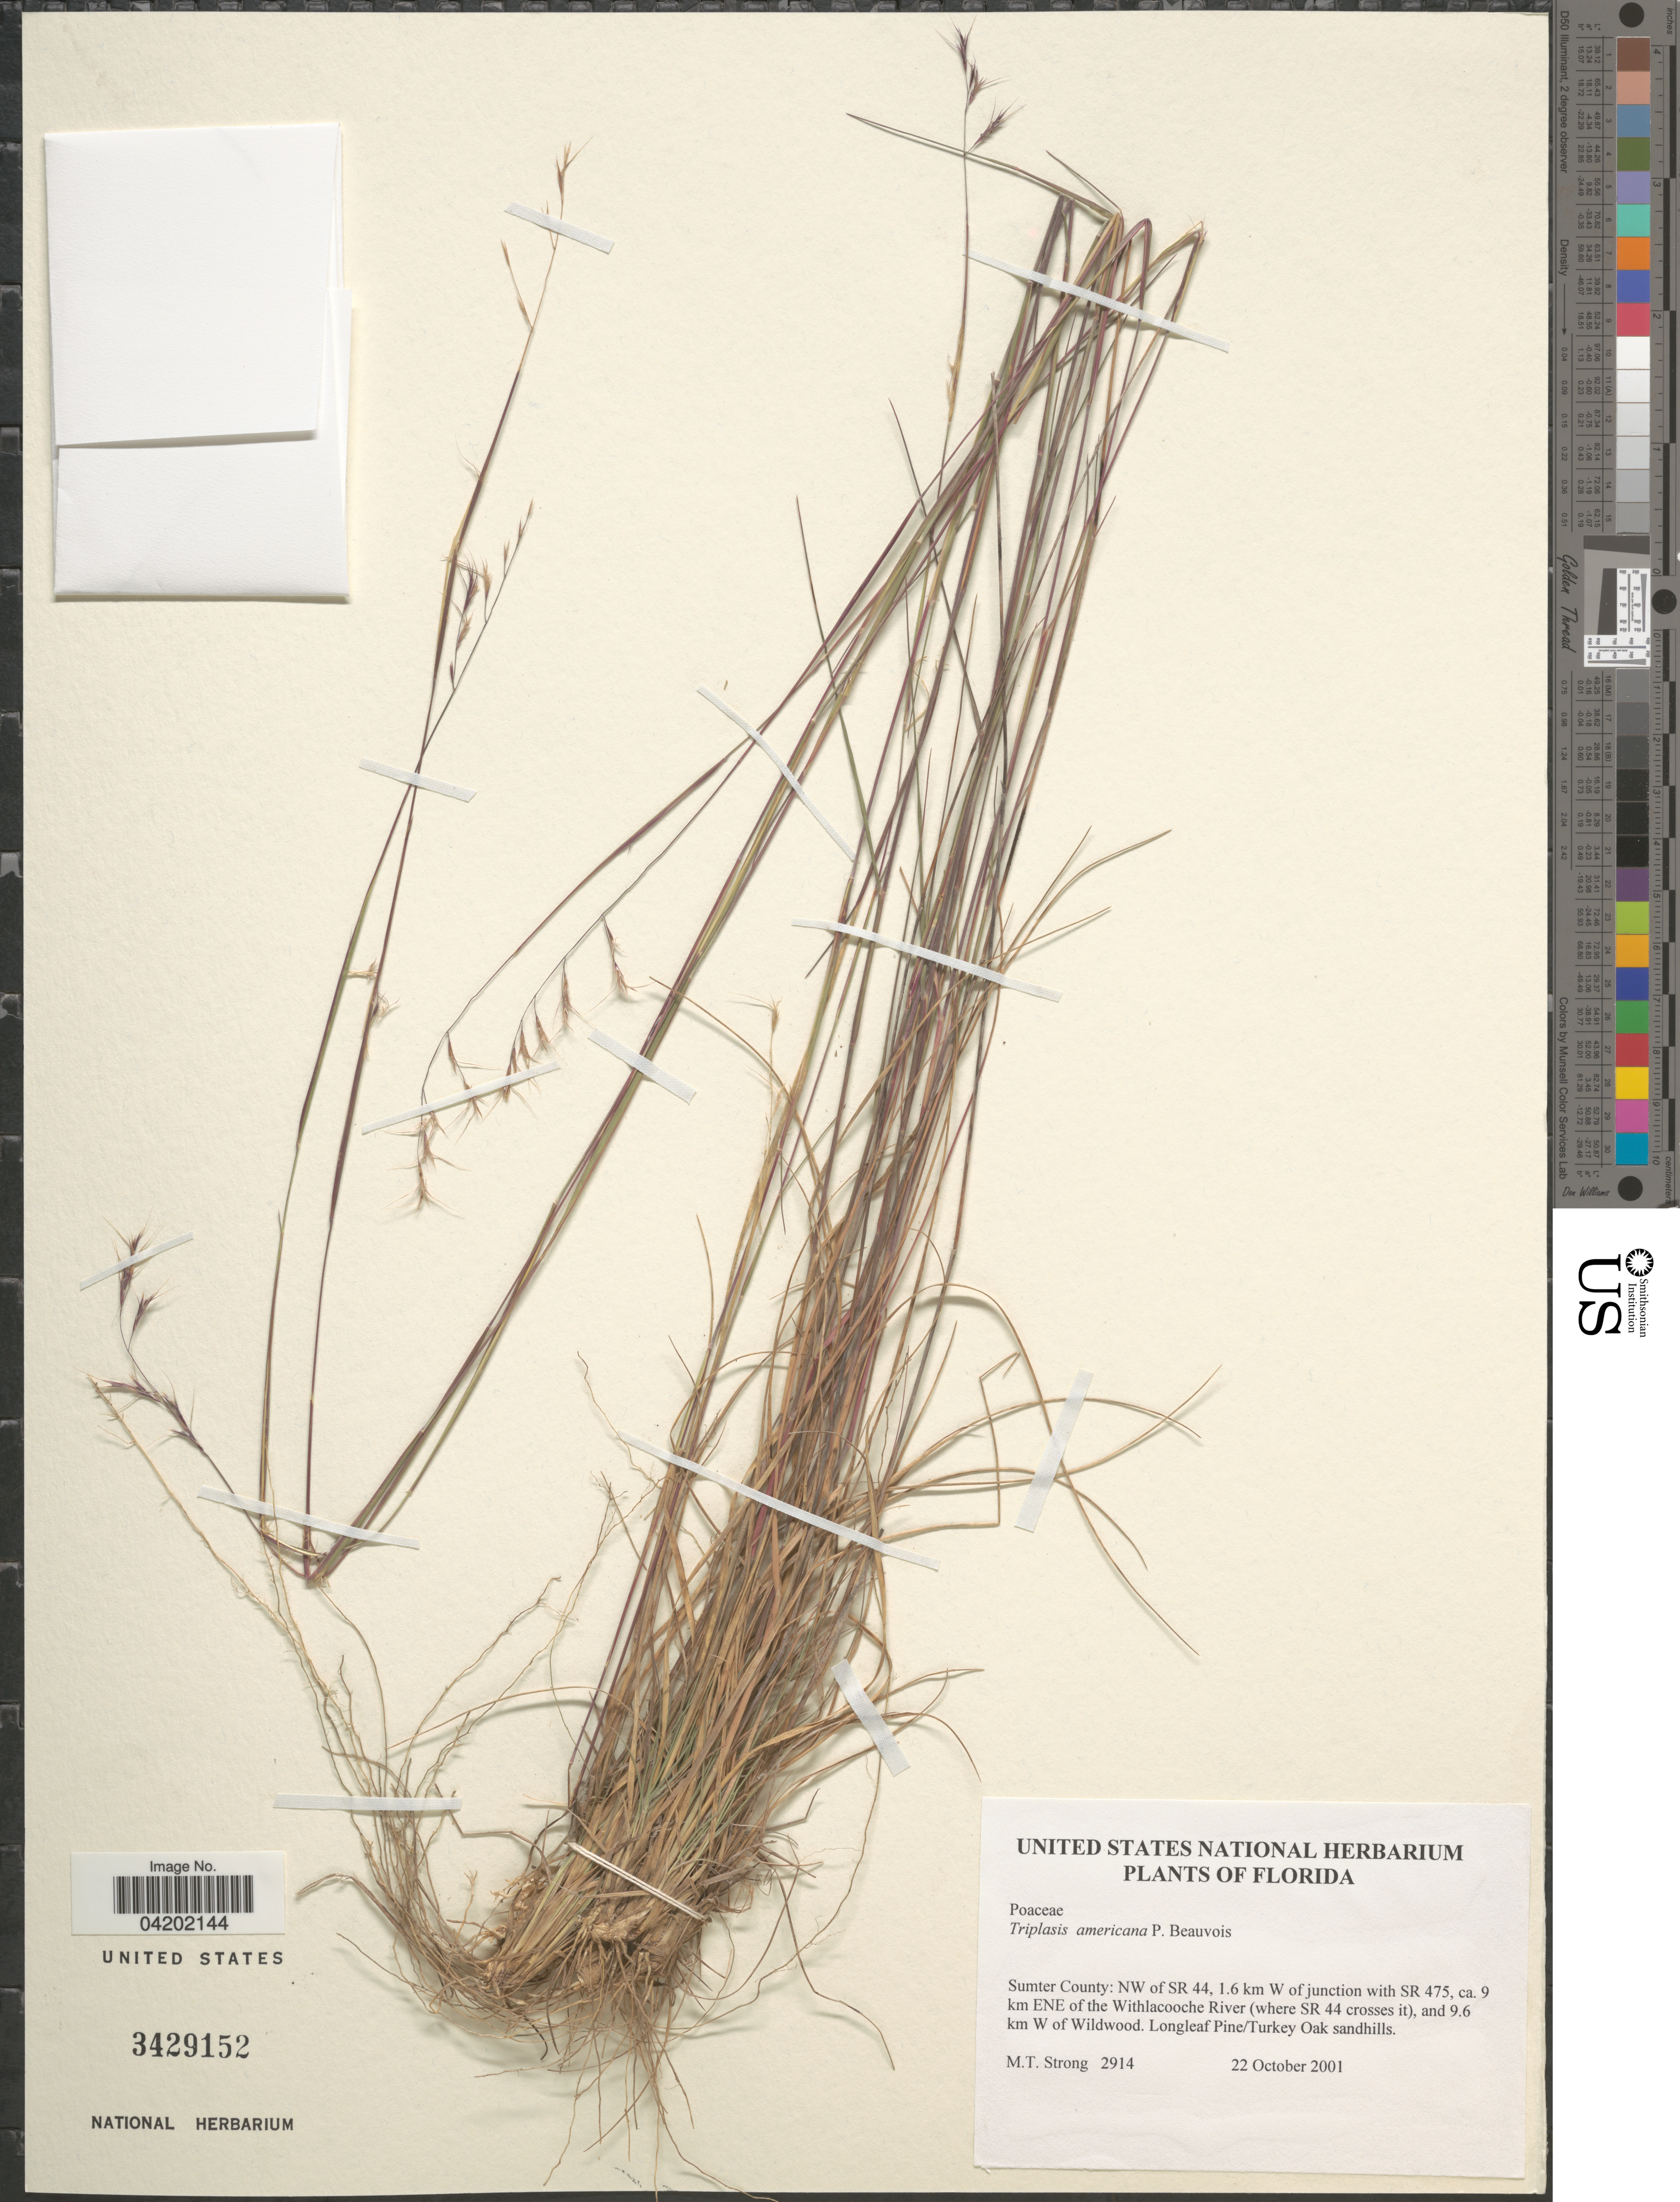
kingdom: Plantae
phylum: Tracheophyta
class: Liliopsida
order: Poales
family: Poaceae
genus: Triplasis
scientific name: Triplasis americana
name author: P. Beauv.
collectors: M. T. Strong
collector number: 2914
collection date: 2001-10-22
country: United States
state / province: Florida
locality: Sumter County: NW of SR 44, 1.6 km W of junction with SR 475, ca. 9 km ENE of the Withlacooche River (where SR 44 crosses it), and 9.6 km W of Wildwood. Longleaf Pine/Turkey Oak sandhills.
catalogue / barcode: US 3429152